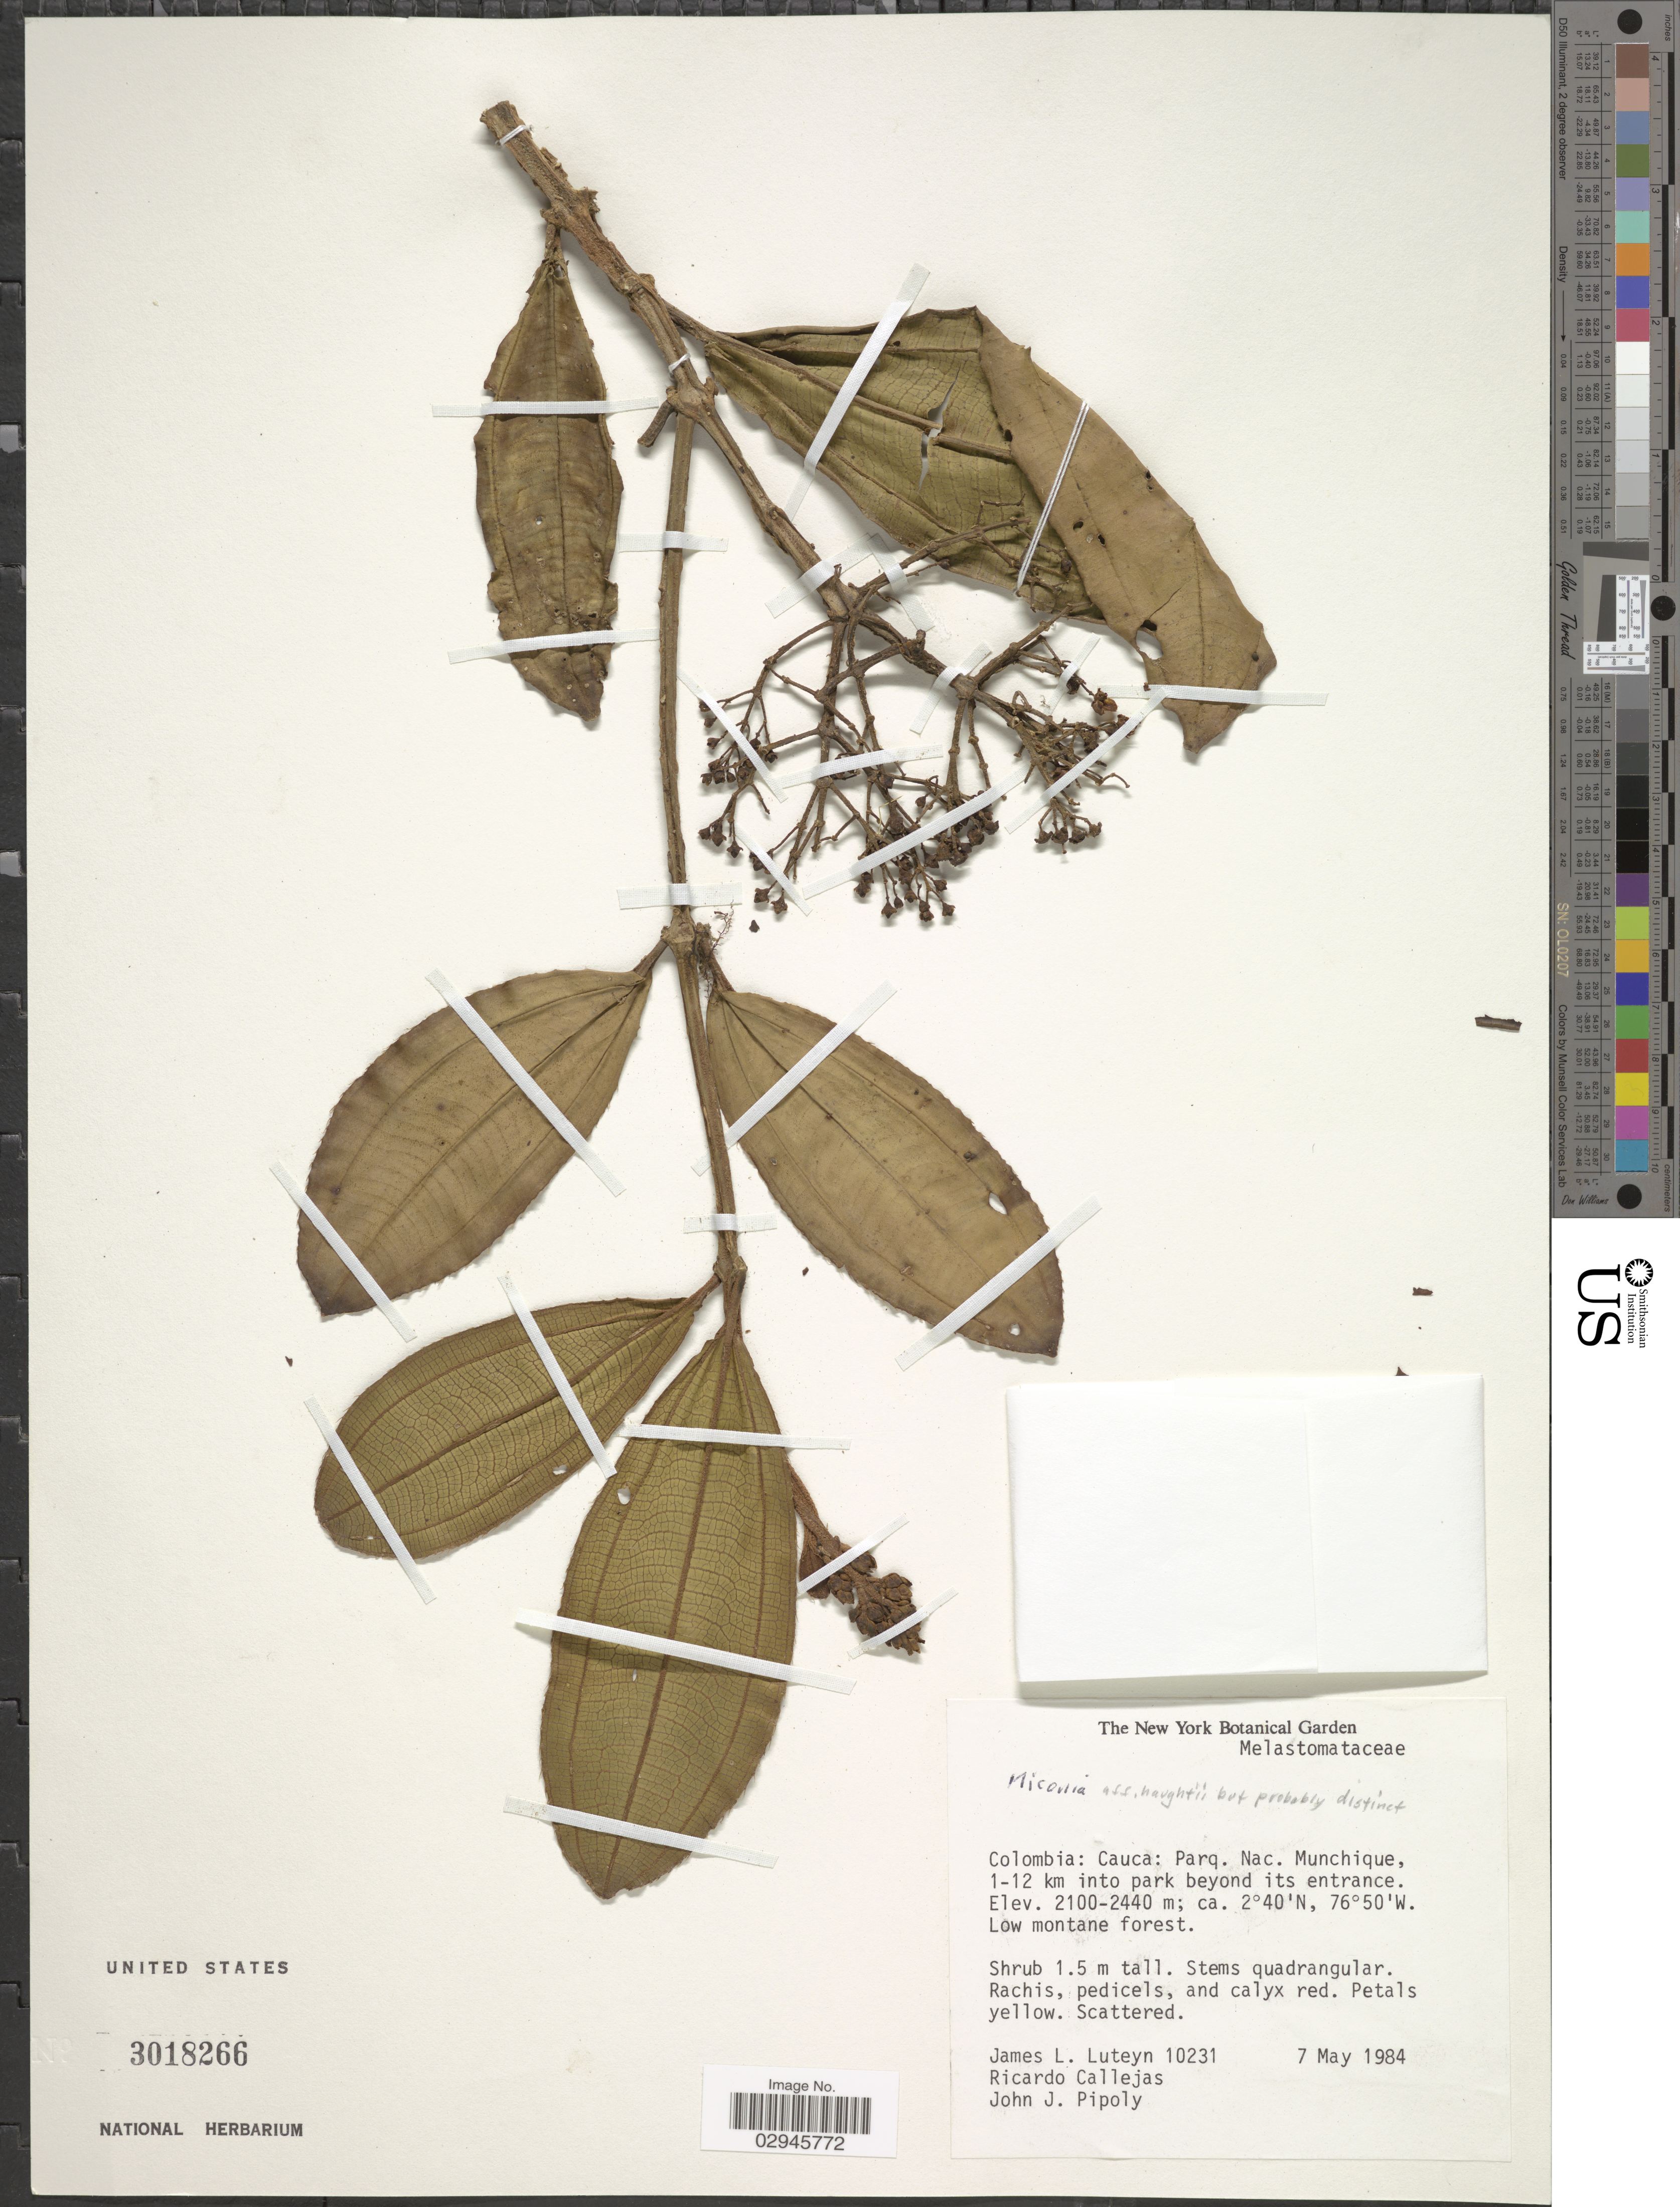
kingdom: Plantae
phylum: Tracheophyta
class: Magnoliopsida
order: Myrtales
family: Melastomataceae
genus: Miconia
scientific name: Miconia sp.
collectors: J. Luteyn, R. Callejas & J. J. Pipoly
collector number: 10231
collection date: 1984-05-07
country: Colombia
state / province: Cauca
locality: Parq. Nac. Munchique, 1-12 km into park beyond its entrance.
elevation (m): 2100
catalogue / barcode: US 3018266